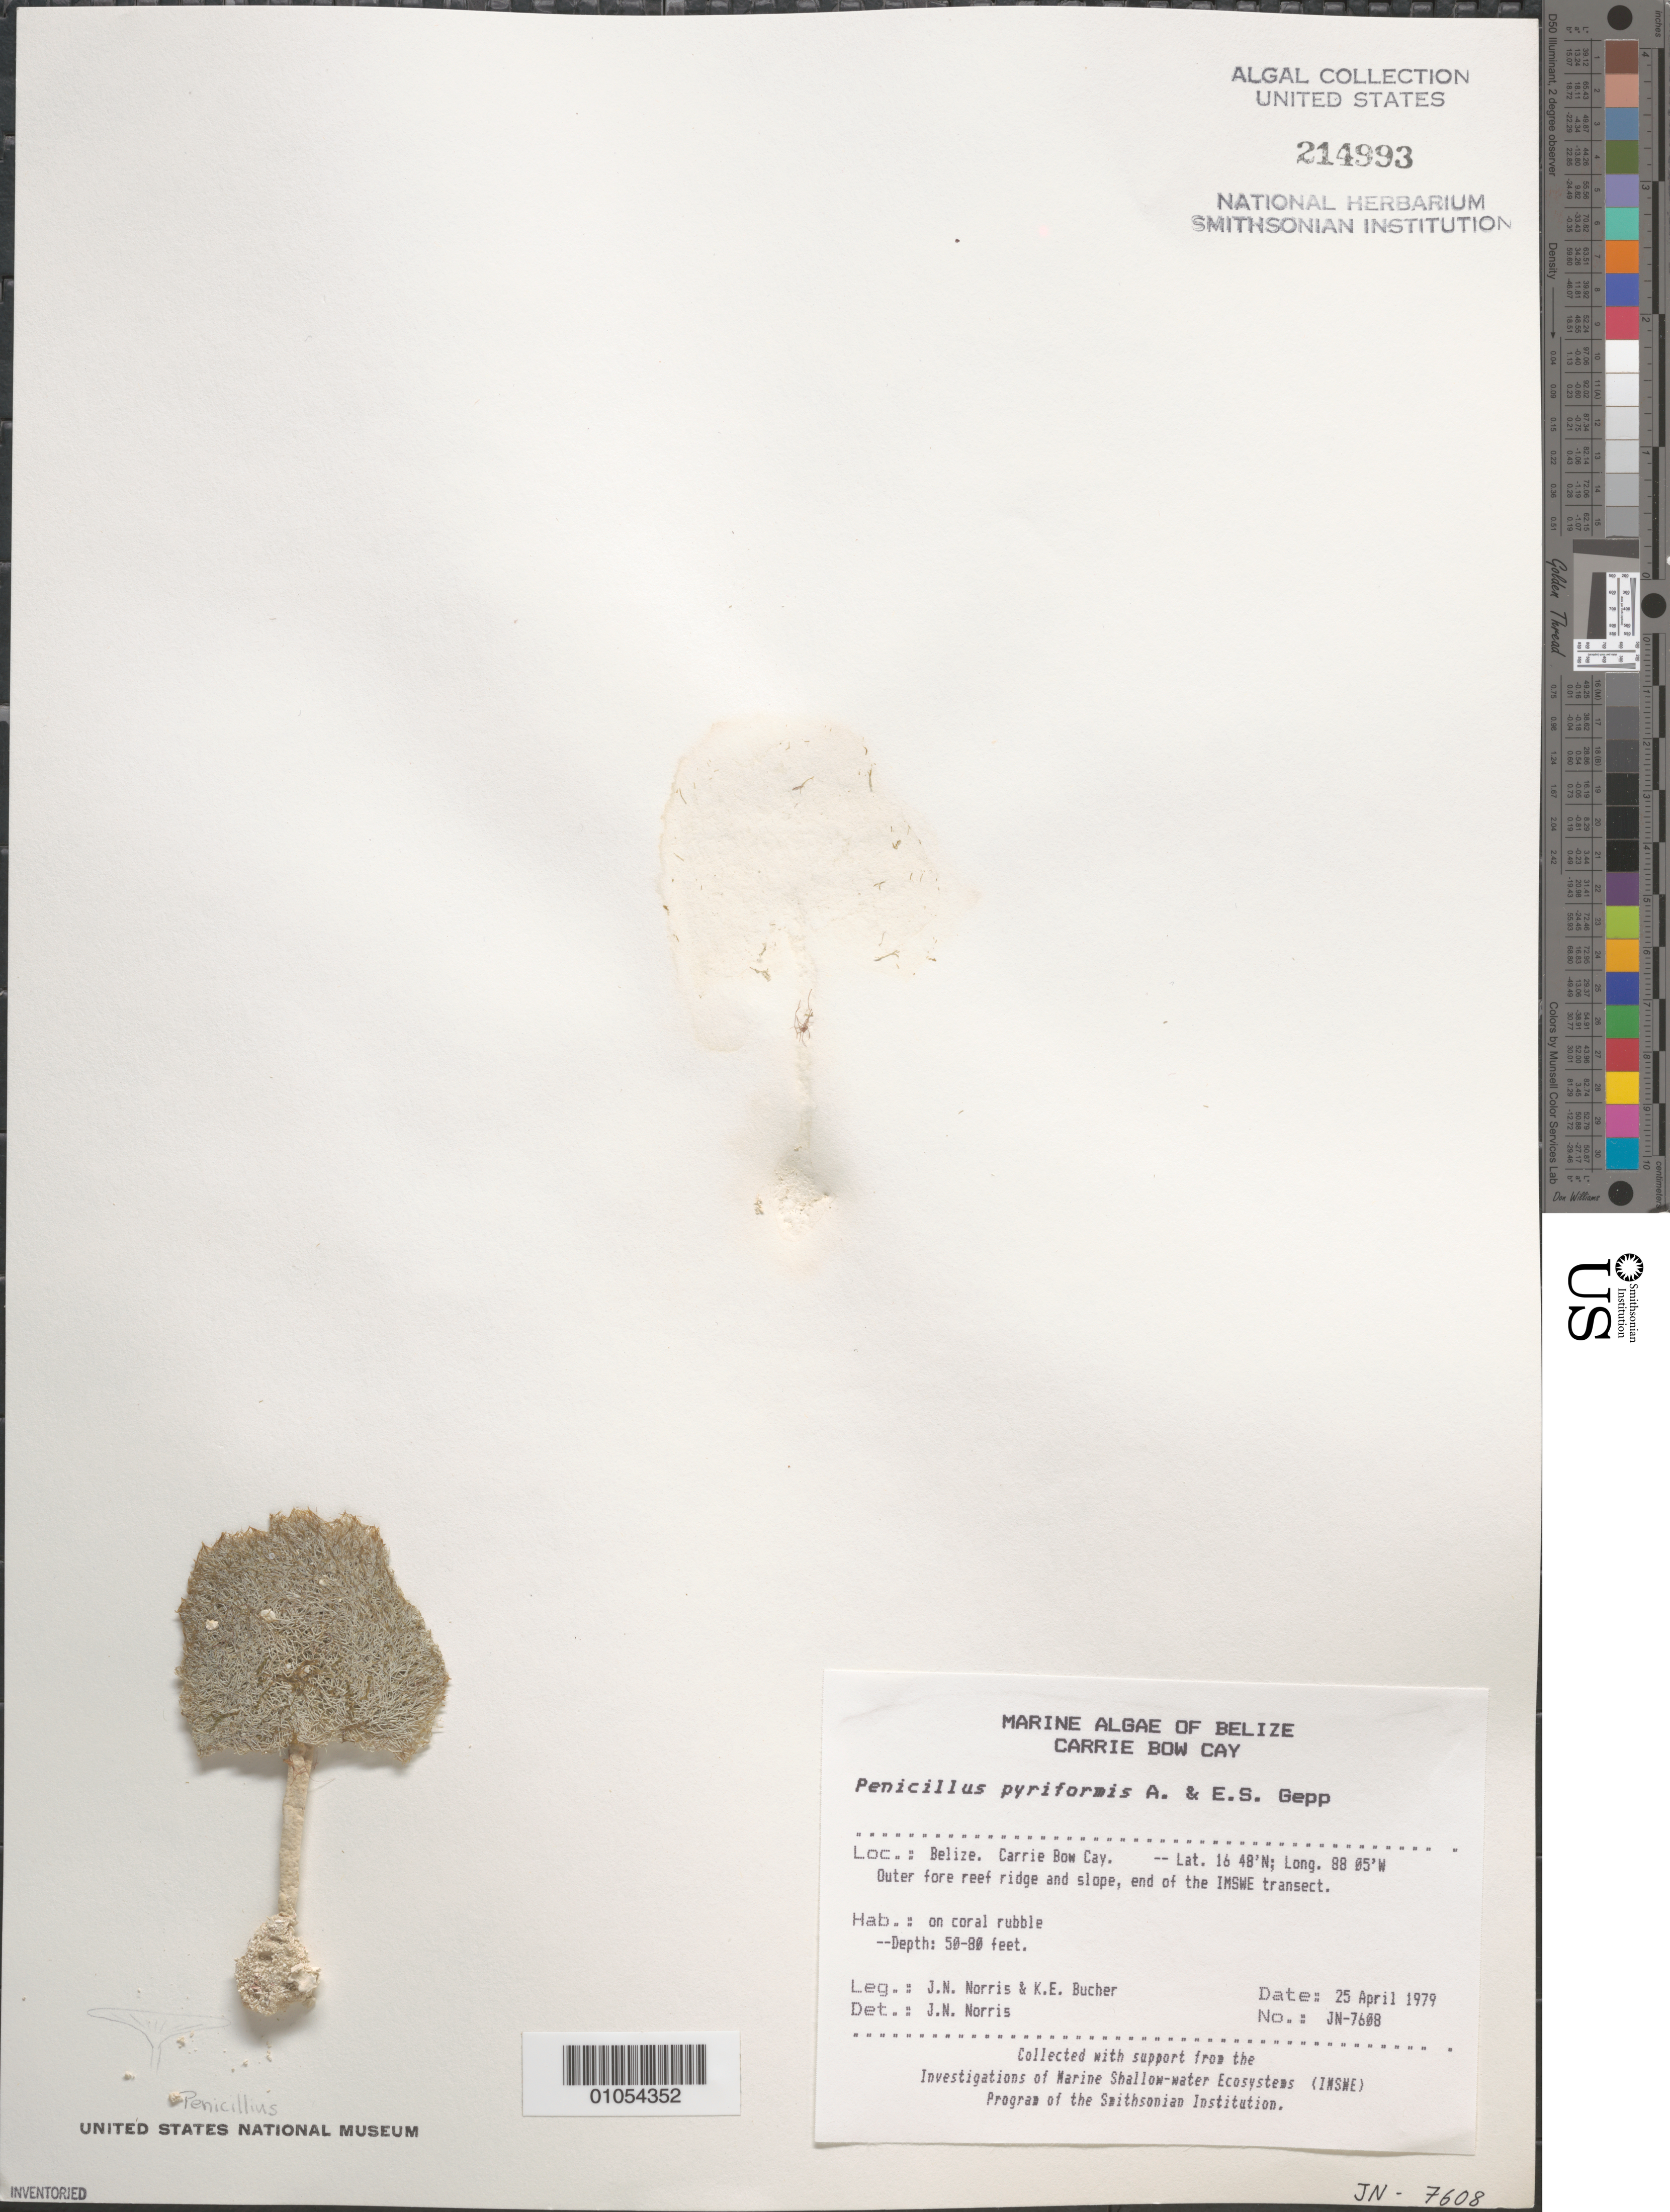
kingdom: Plantae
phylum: Chlorophyta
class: Ulvophyceae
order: Bryopsidales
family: Udoteaceae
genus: Penicillus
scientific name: Penicillus pyriformis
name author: A. Gepp & E. Gepp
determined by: Norris, James N.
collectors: J. N. Norris & K. E. Bucher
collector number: JN-7608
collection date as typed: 25 Apr 1979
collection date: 1979-04-25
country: Belize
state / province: Stann Creek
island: Carrie Bow Cay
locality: Outer fore reef ridge and slope, end of IMSWE transect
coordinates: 16 48'N, 88 05'W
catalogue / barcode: US 214993